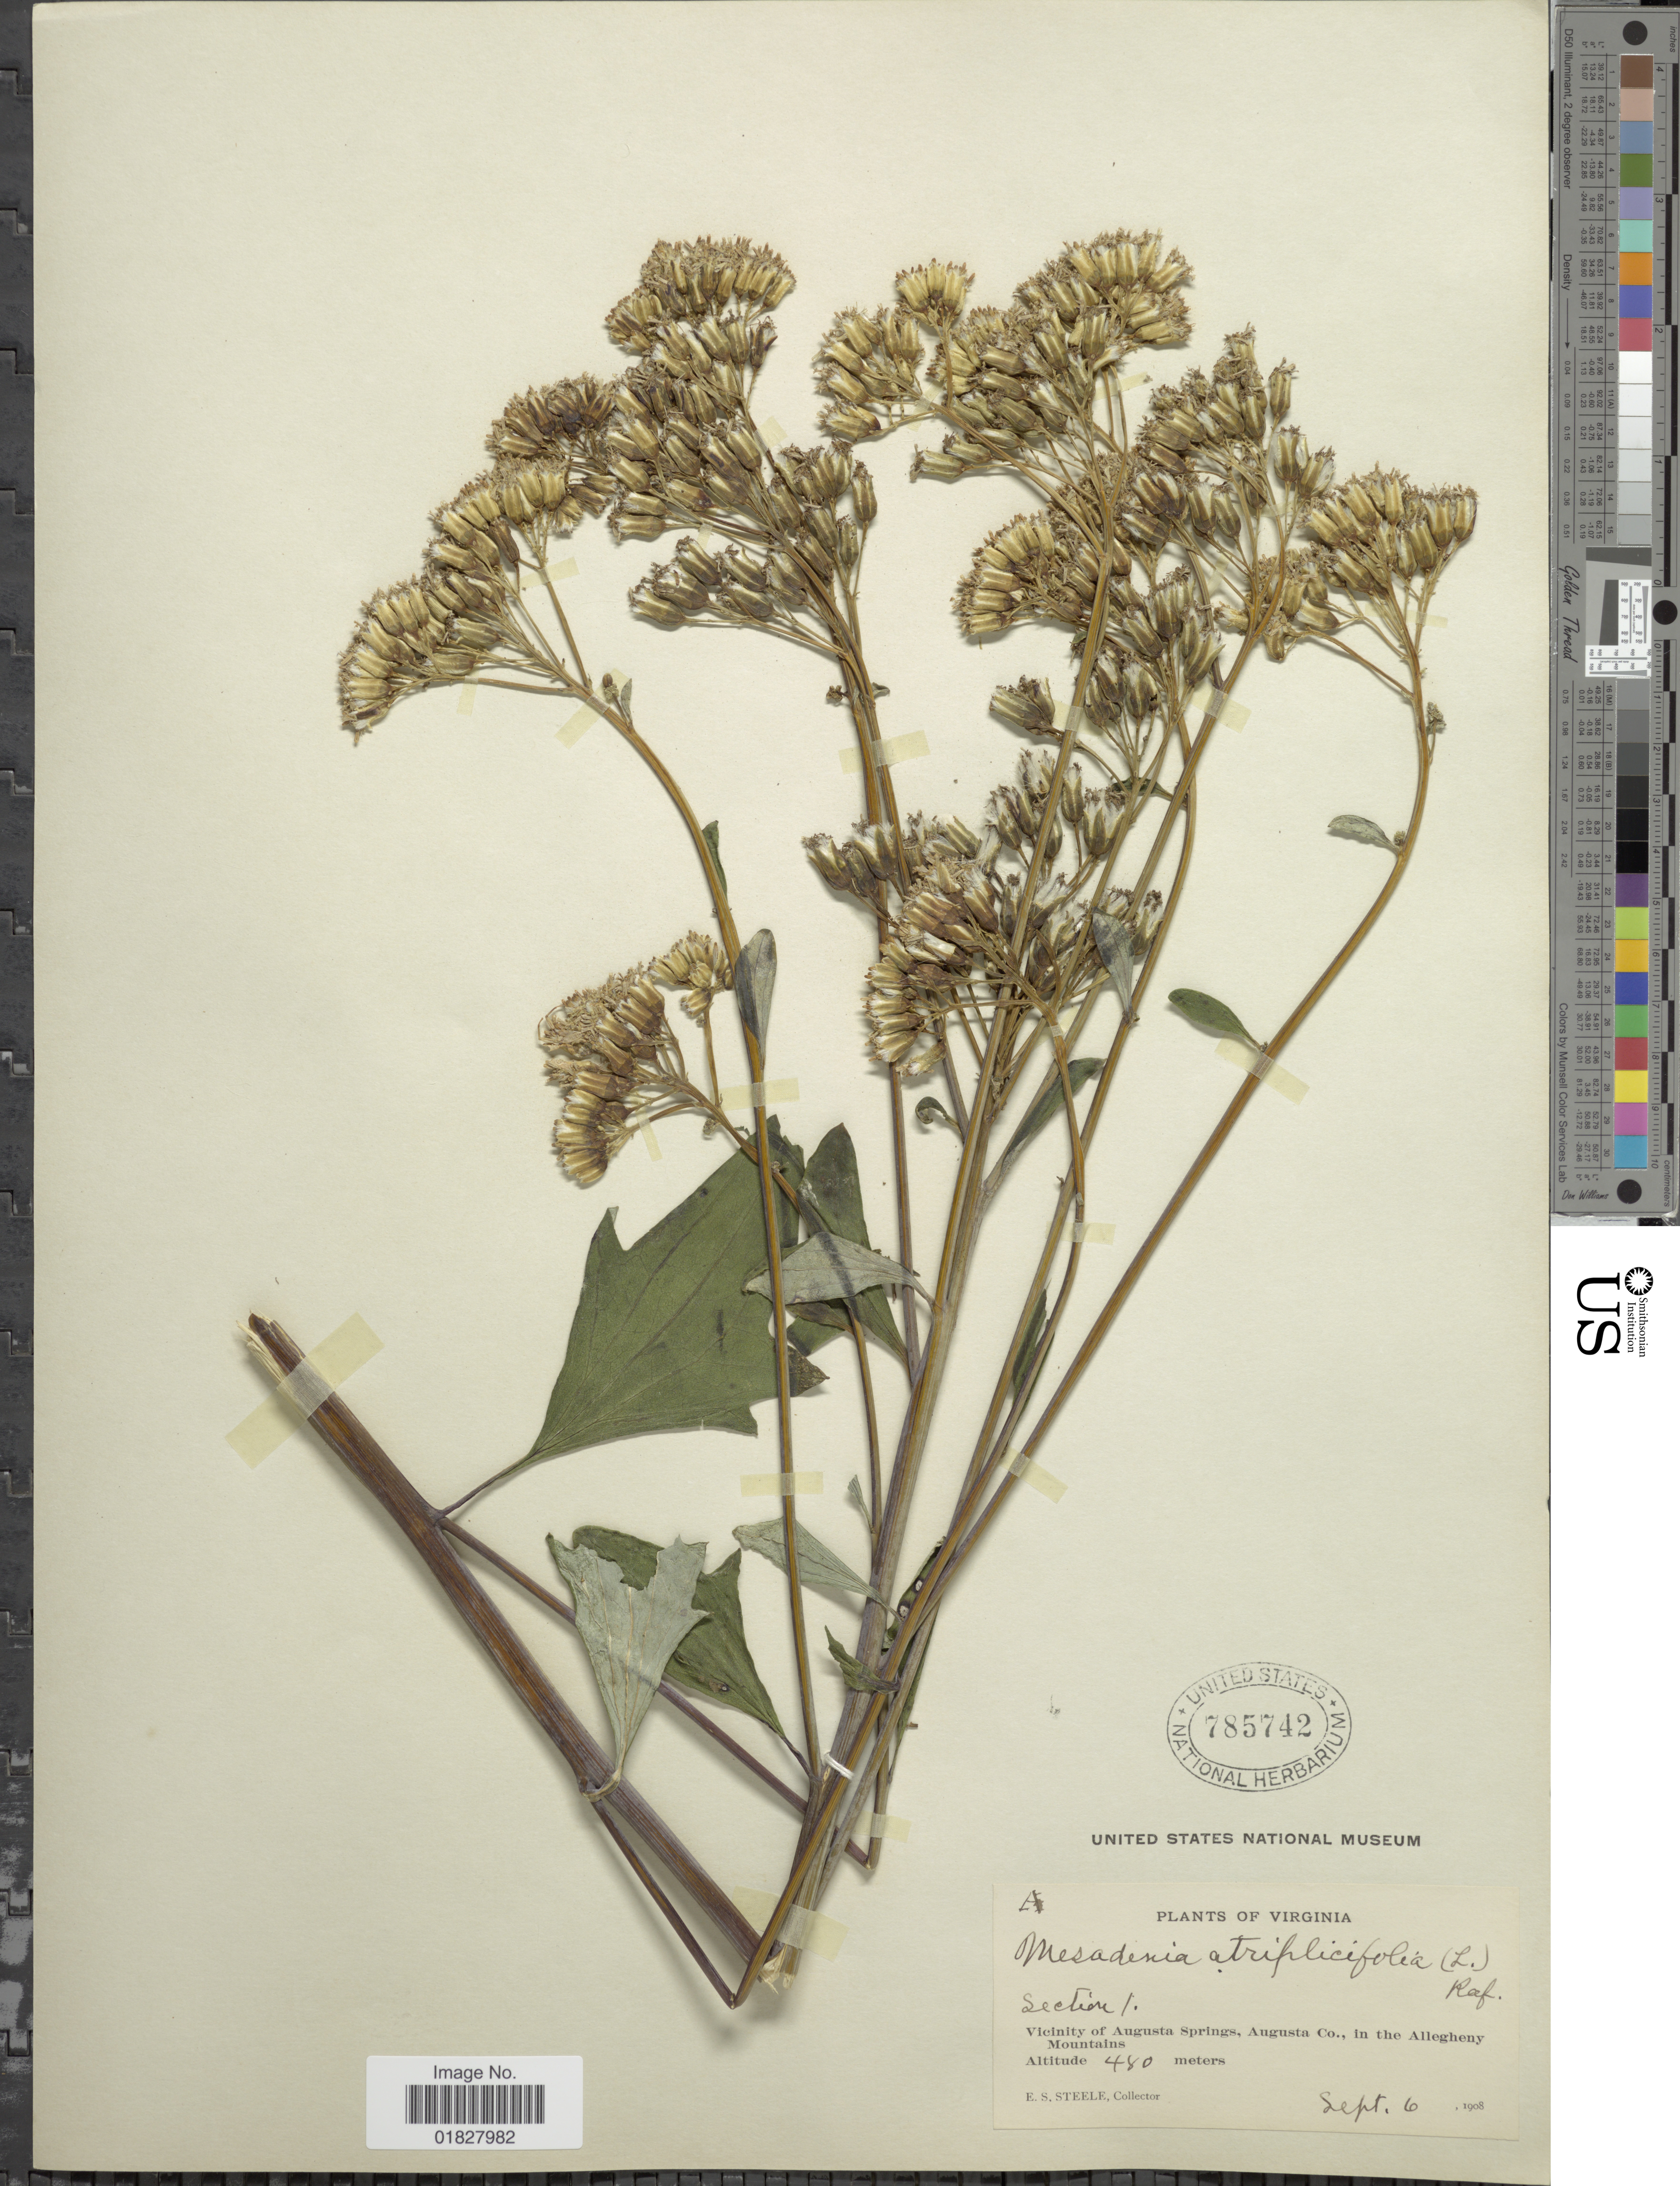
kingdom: Plantae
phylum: Tracheophyta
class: Magnoliopsida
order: Asterales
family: Asteraceae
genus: Arnoglossum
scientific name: Arnoglossum atriplicifolium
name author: (L.) H. Rob.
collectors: E. Steele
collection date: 1908-09-06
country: United States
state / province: Virginia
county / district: Augusta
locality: Section 1, Vicinity of Augusta Springs, Augusta Co., in the Allegheny Mountains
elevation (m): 480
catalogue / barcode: US 785742